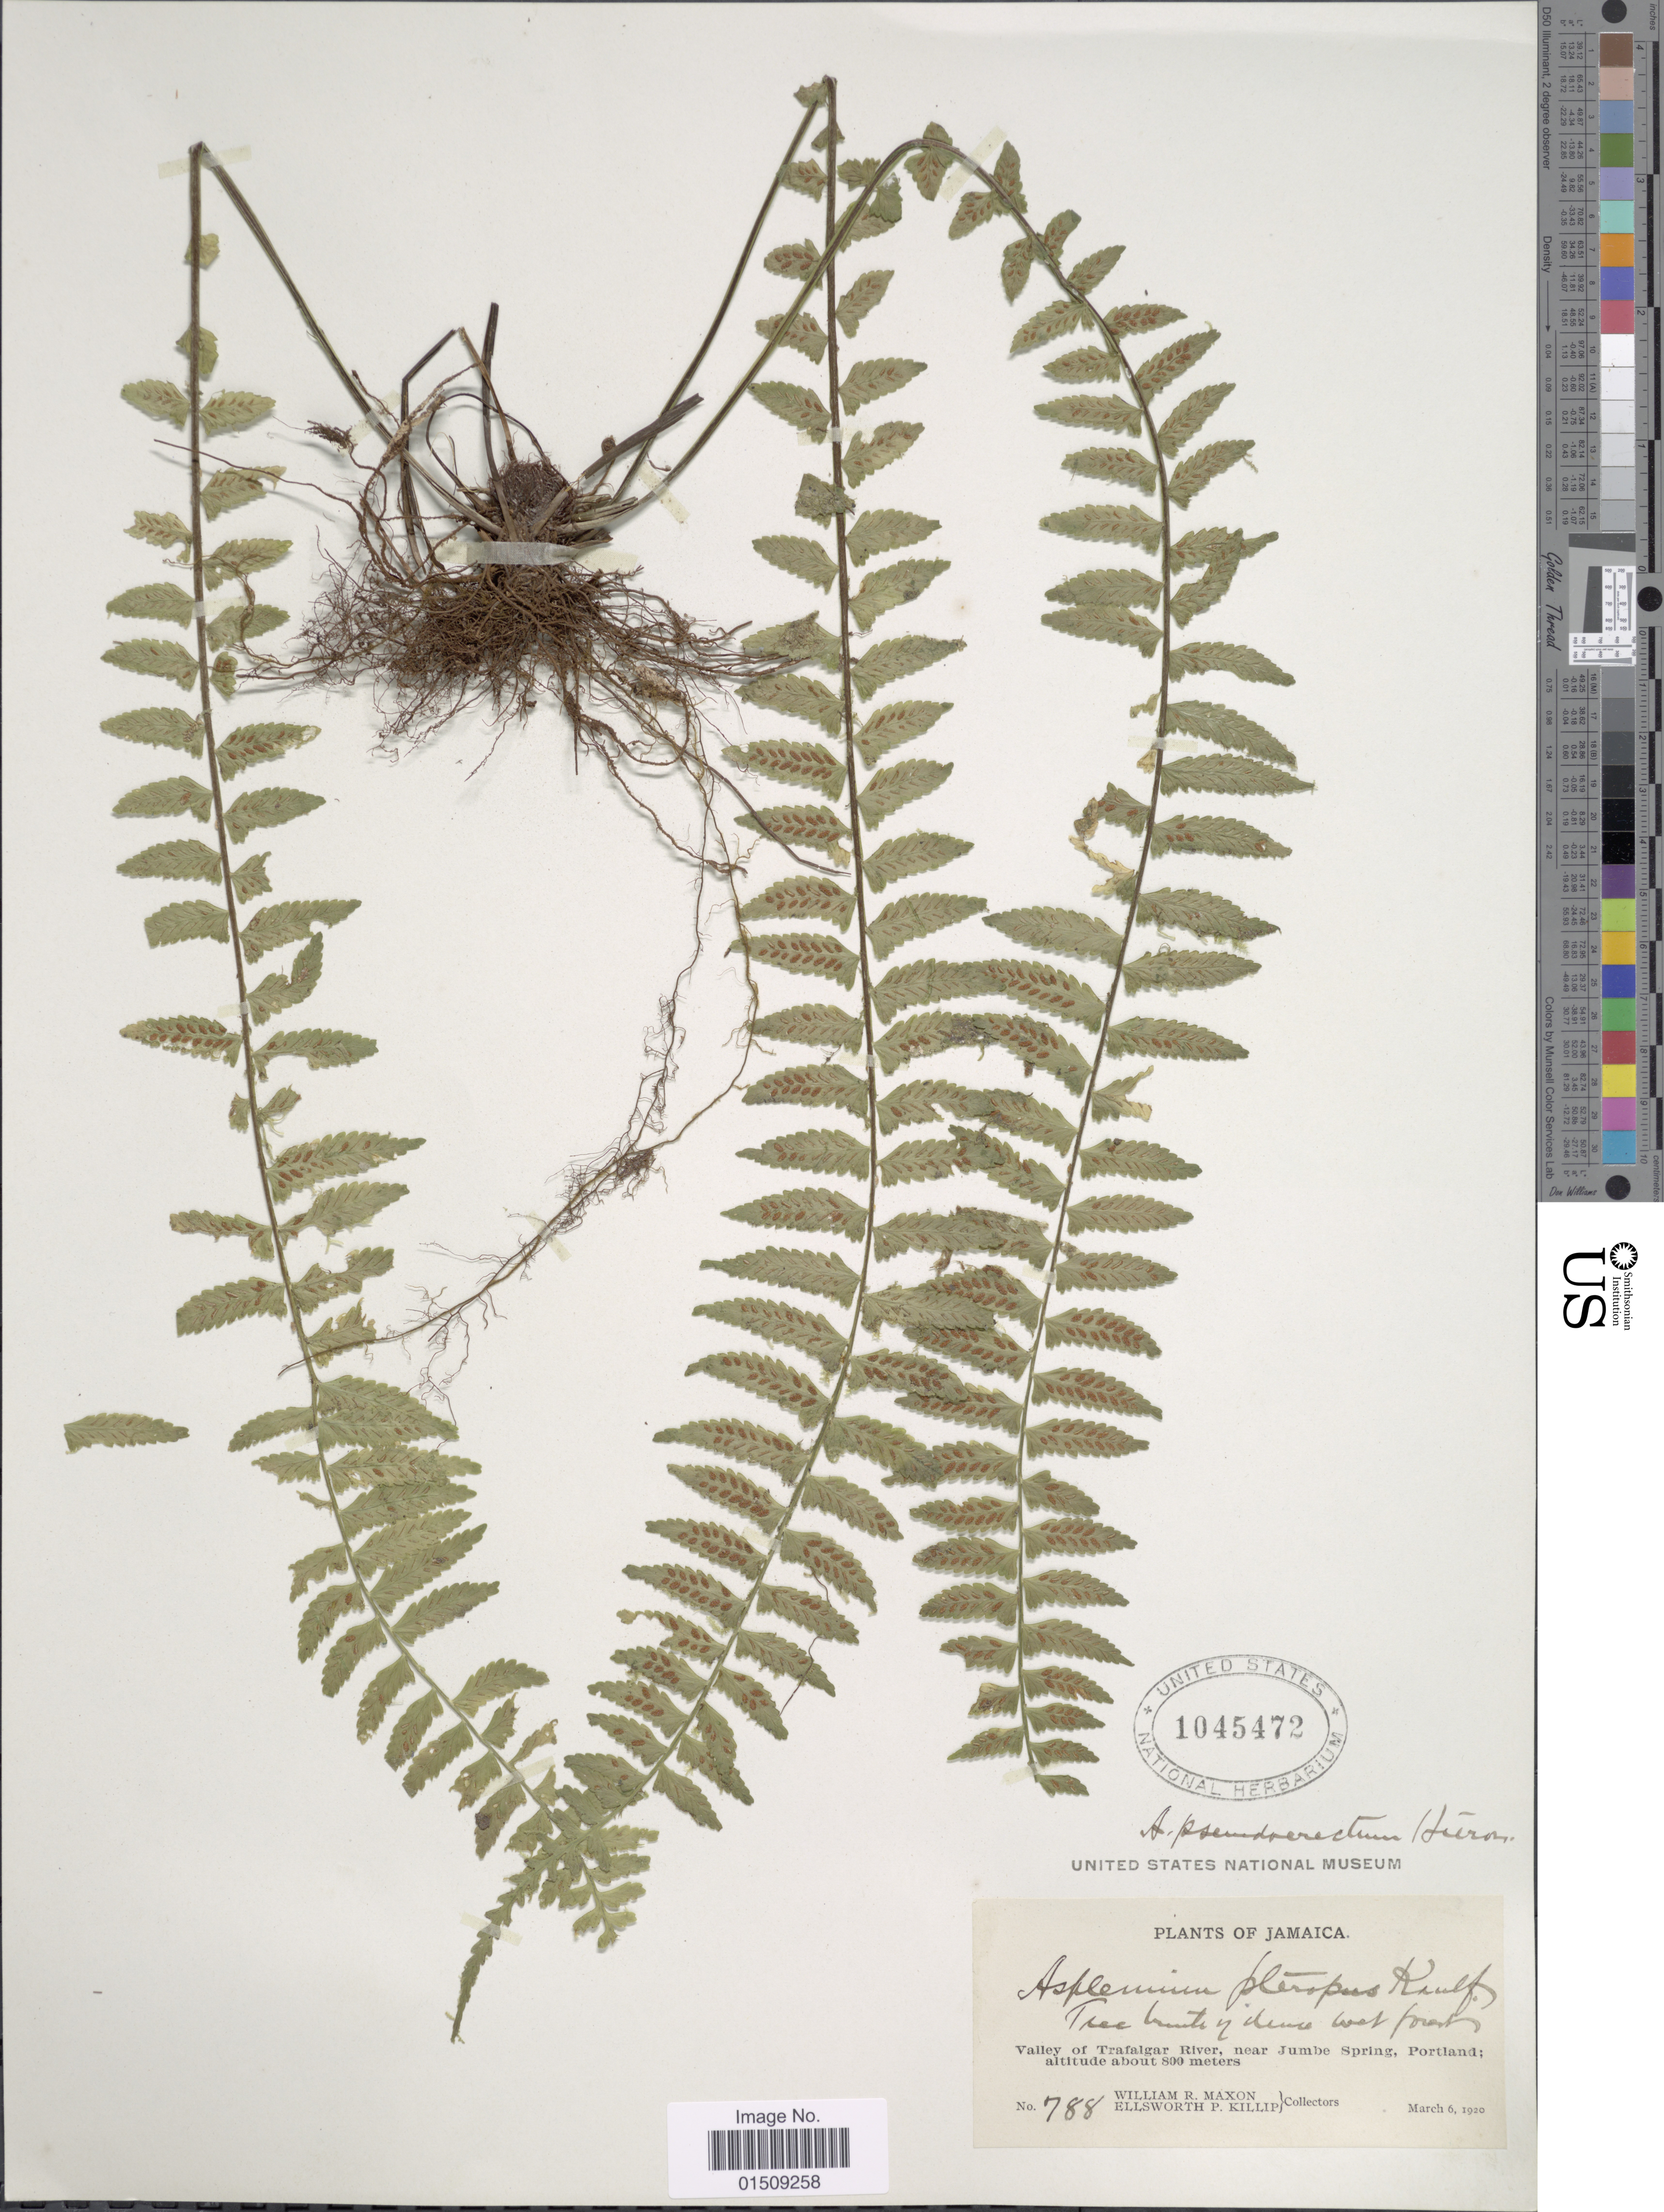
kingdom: Plantae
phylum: Tracheophyta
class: Polypodiopsida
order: Polypodiales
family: Aspleniaceae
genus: Asplenium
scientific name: Asplenium pteropus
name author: Kaulf.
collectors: W. R. Maxon & E. P. Killip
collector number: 788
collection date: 1920-03-06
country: Jamaica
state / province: Portland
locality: Valley of Trafalgar River, near Jumbe Spring; Portland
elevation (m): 800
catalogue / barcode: US 1045472